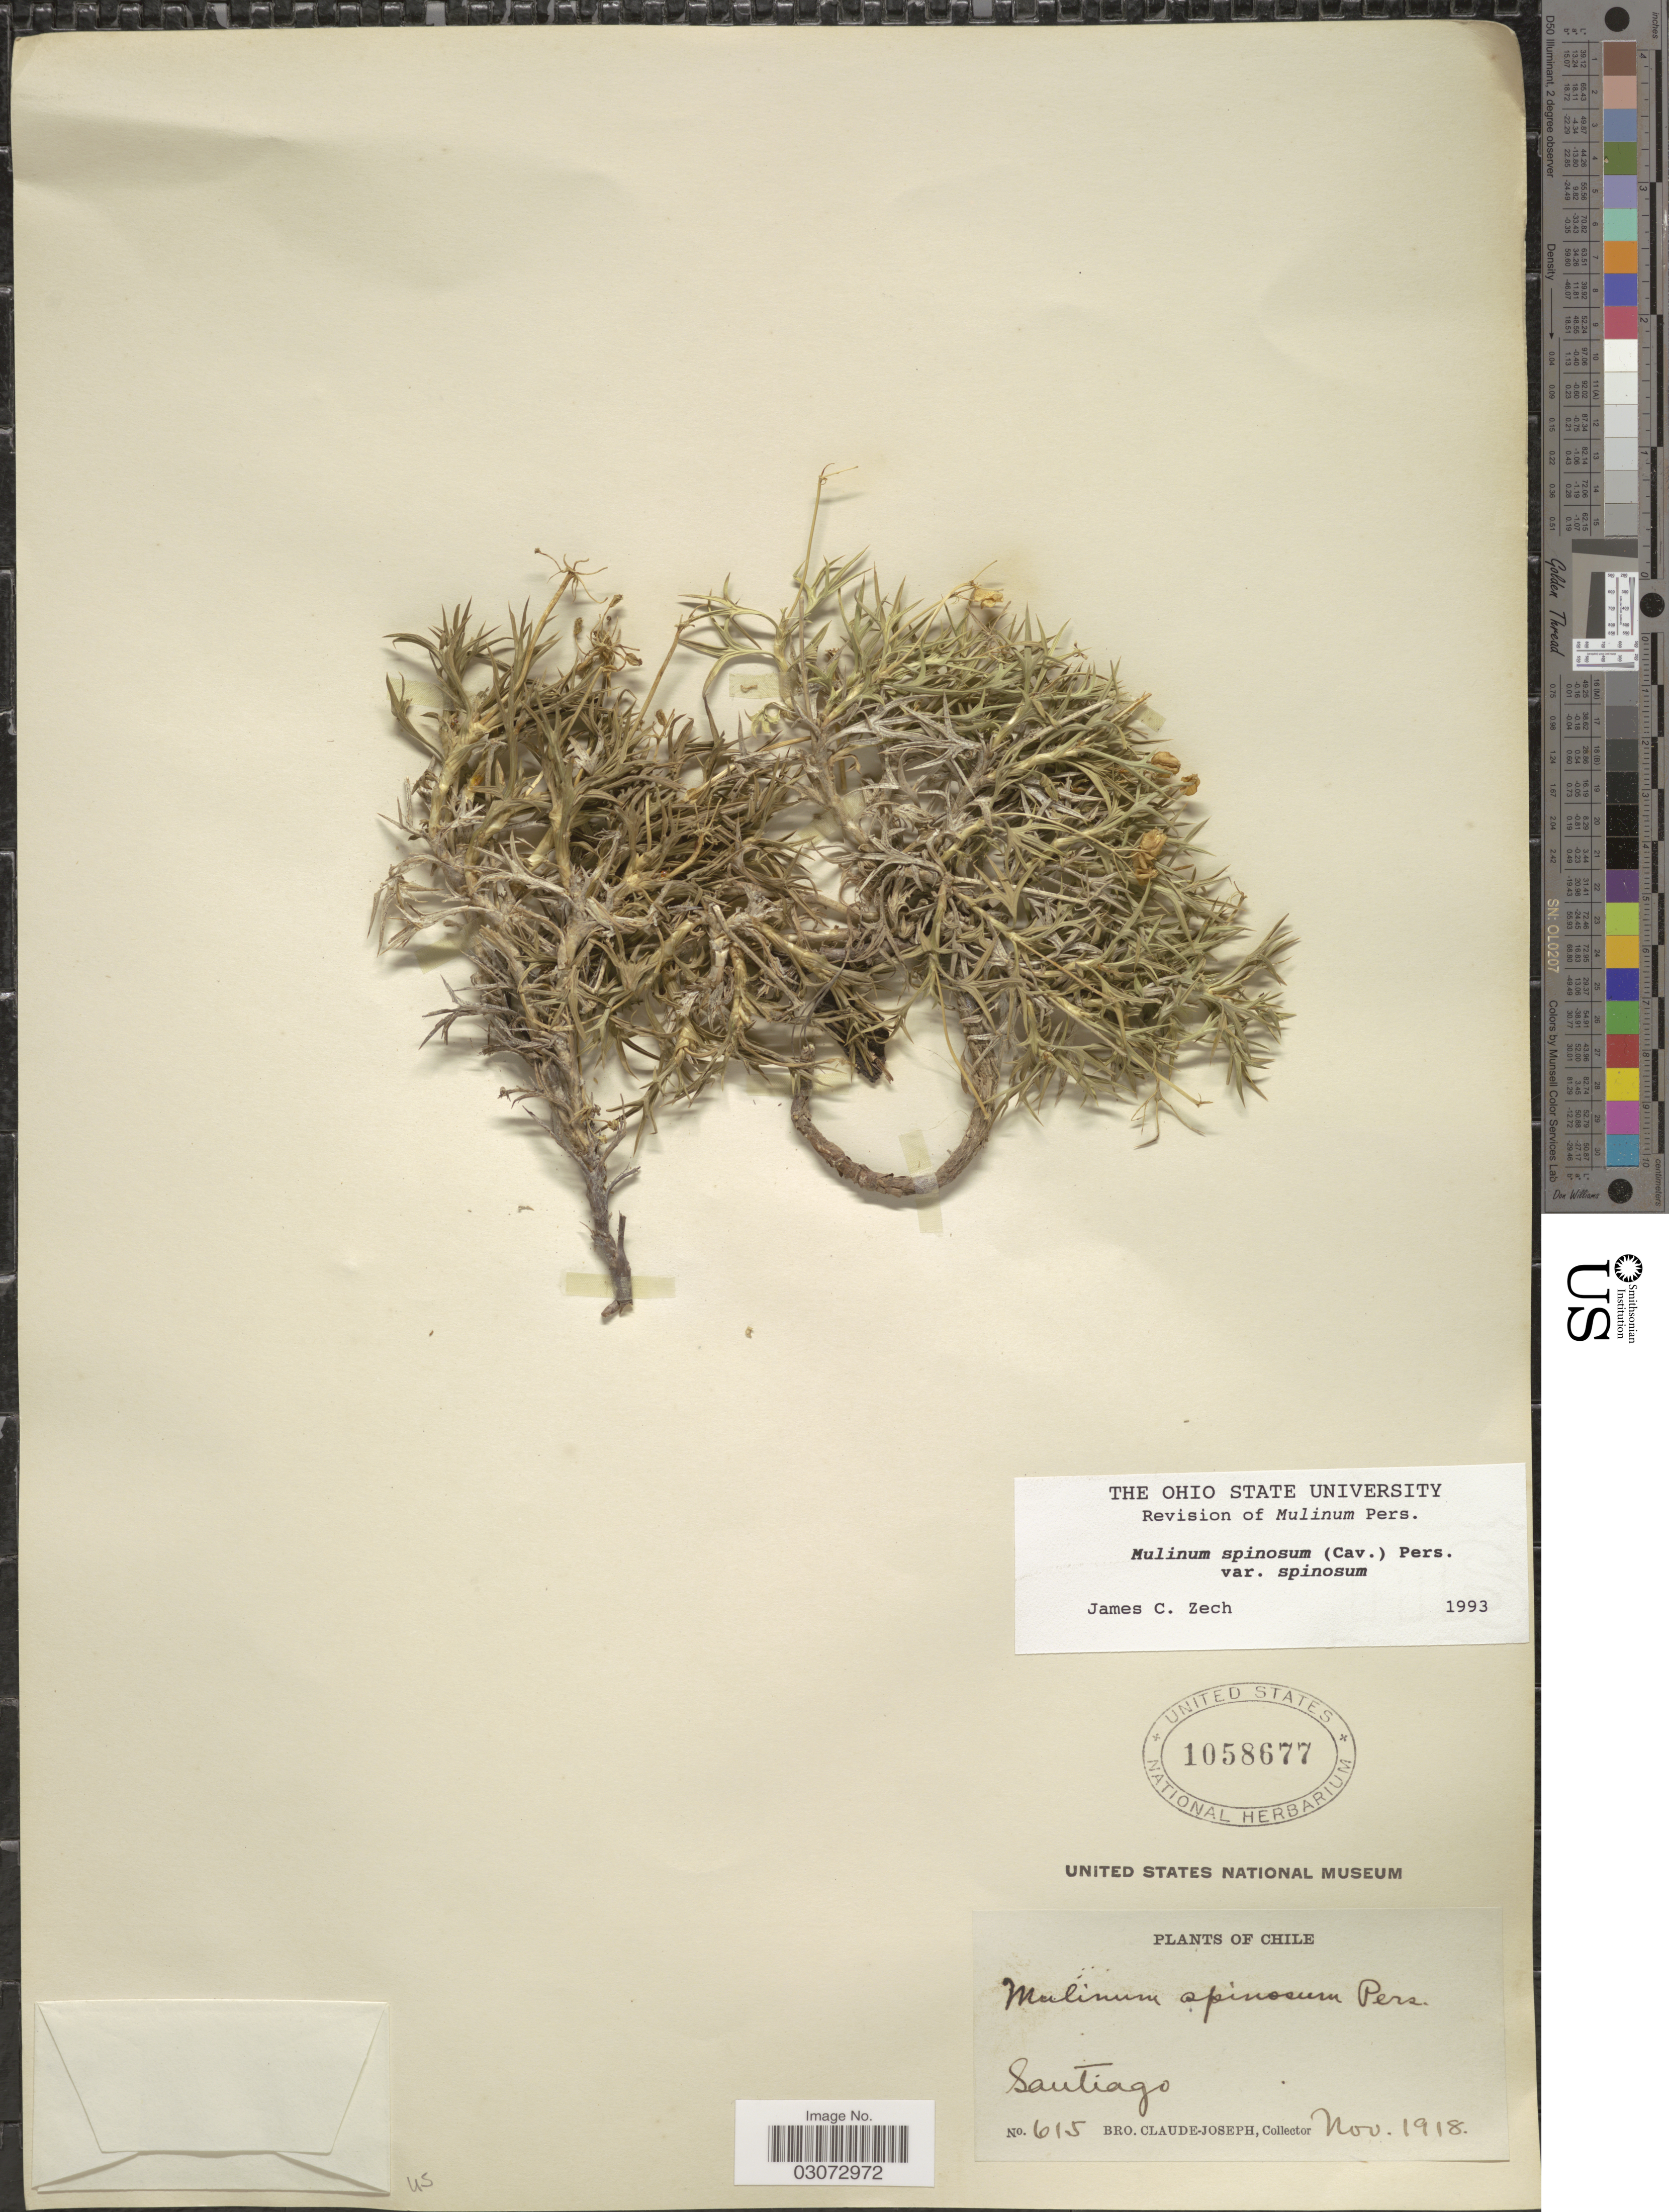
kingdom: Plantae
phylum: Tracheophyta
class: Magnoliopsida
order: Apiales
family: Apiaceae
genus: Mulinum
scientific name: Mulinum spinosum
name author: Pers.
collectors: Bro. Claude-Joseph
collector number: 615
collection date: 1918-11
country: Chile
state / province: Región Metropolitana (RM)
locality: Santiago.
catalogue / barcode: US 1058677